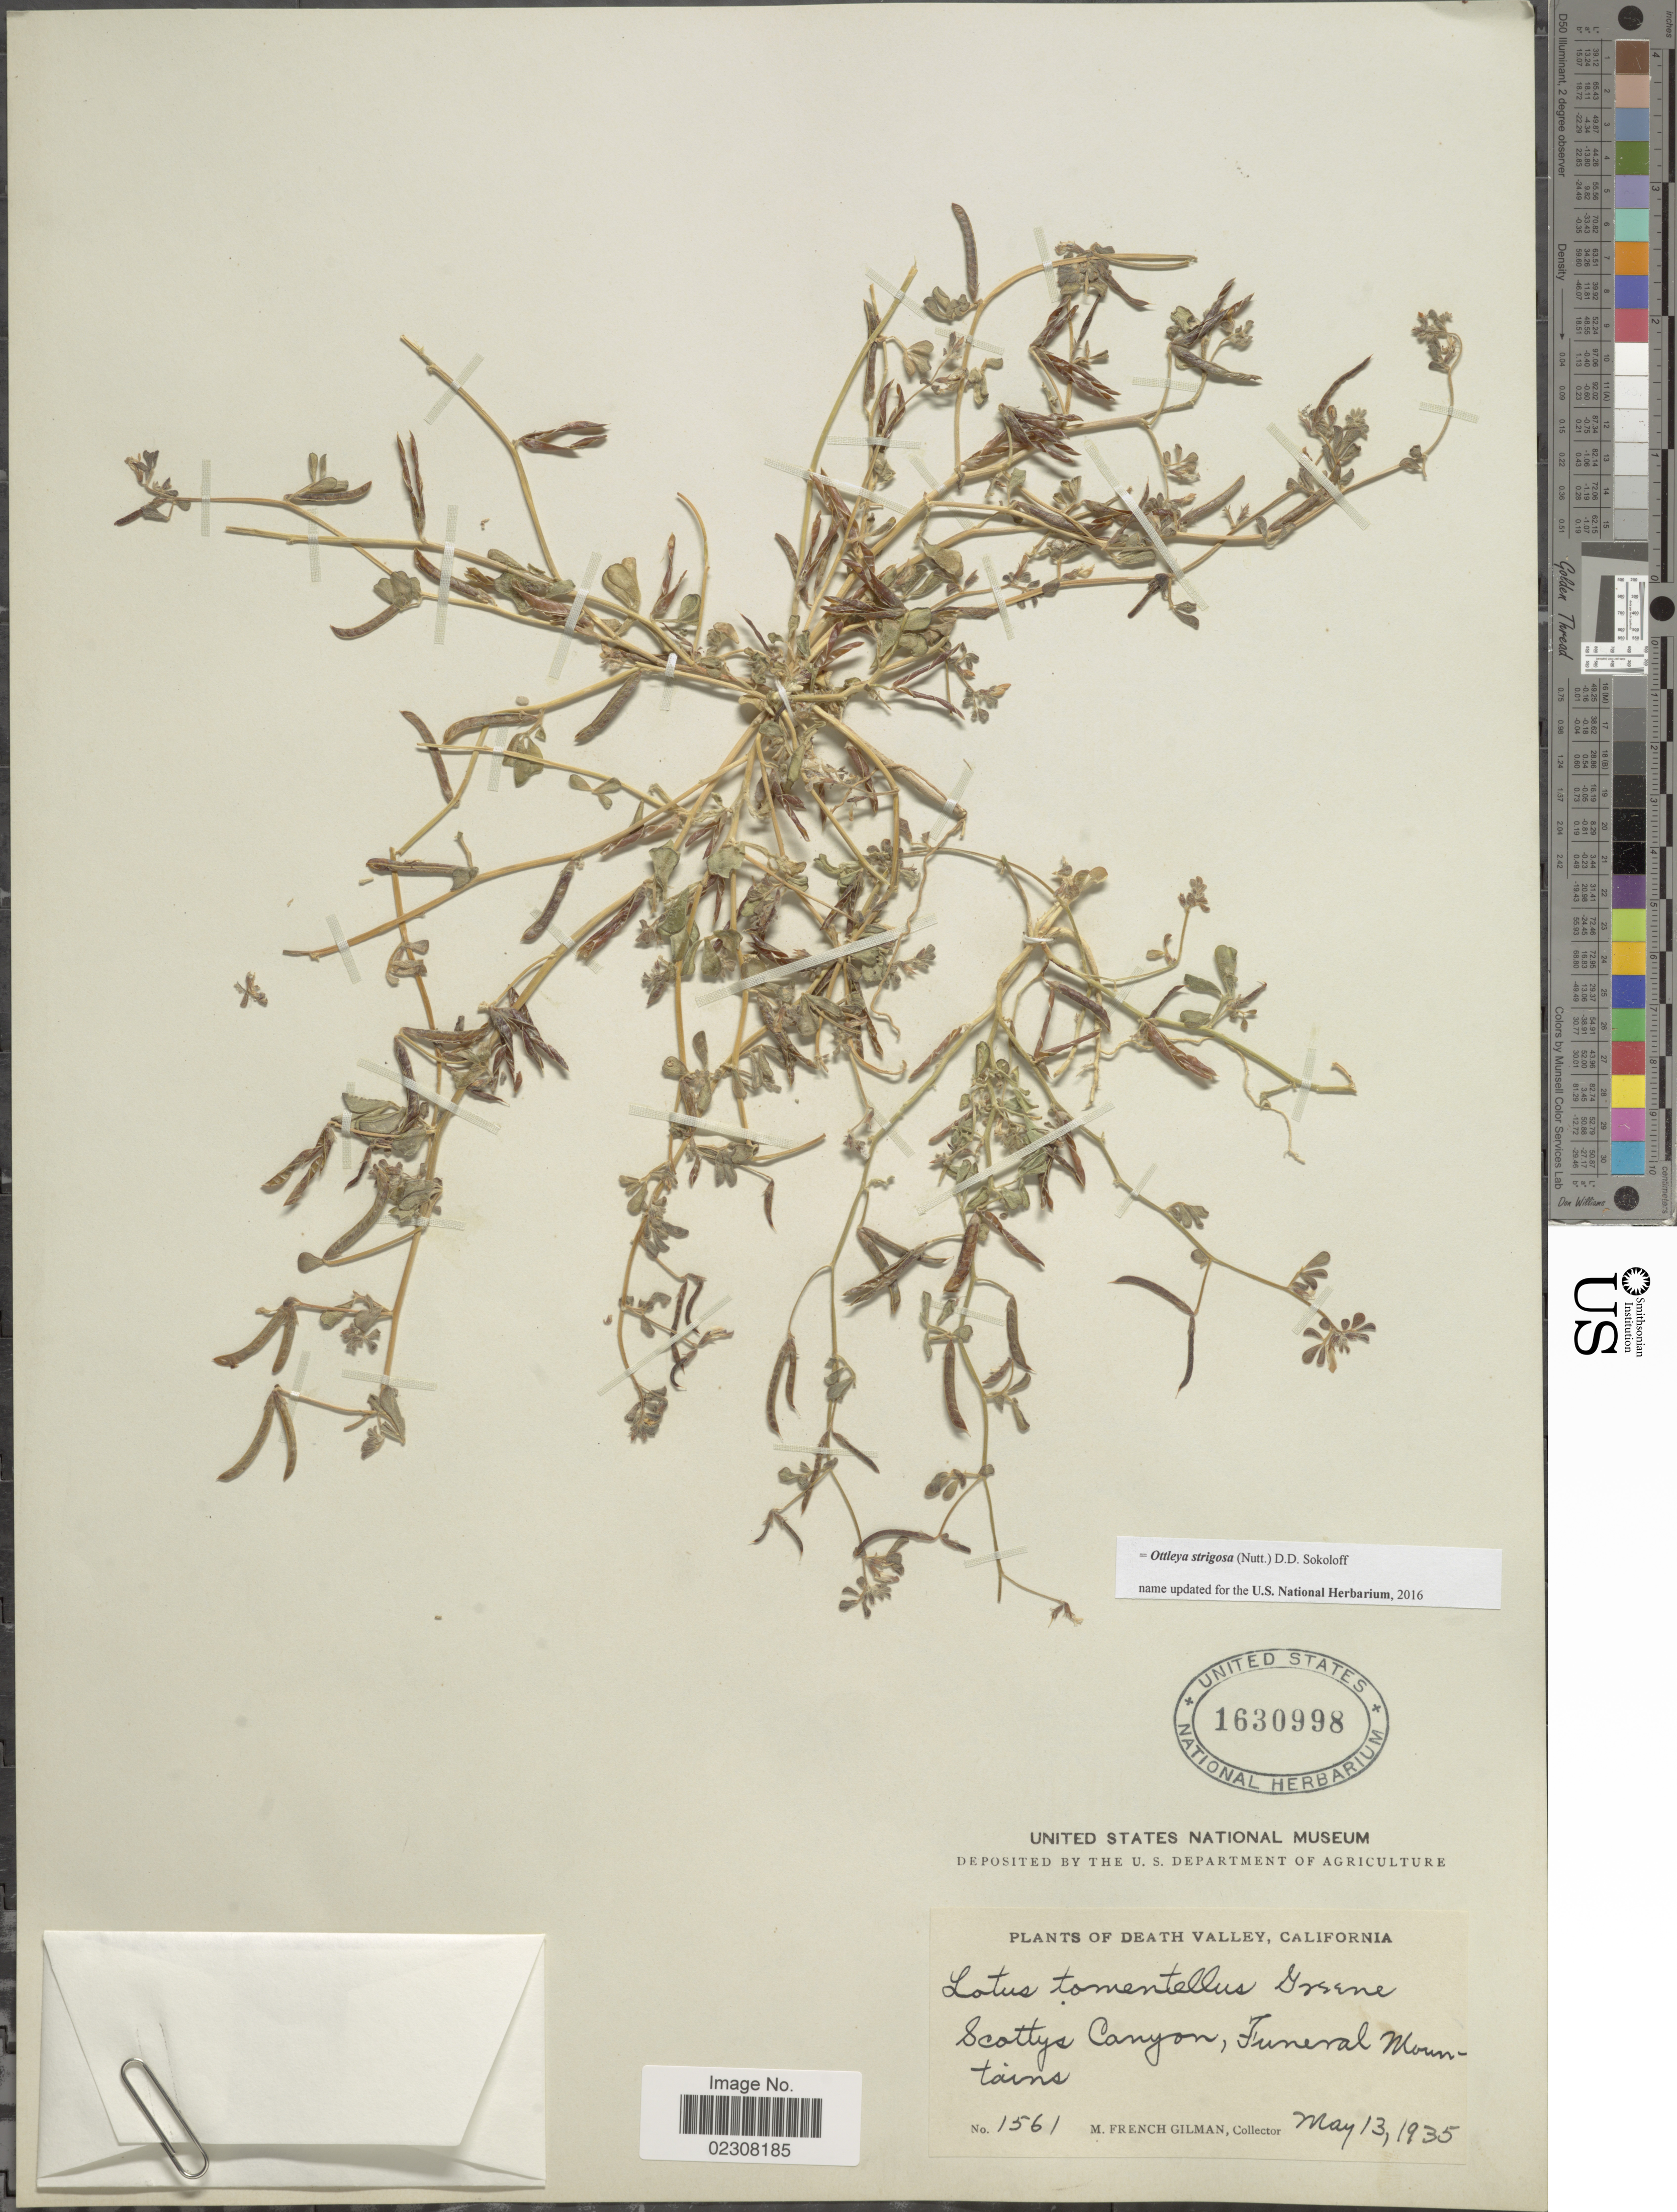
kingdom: Plantae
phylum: Tracheophyta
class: Magnoliopsida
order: Fabales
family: Fabaceae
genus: Ottleya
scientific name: Ottleya strigosa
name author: (Nutt.) D.D. Sokoloff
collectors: M. F. Gilman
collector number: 1561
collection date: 1935-05-13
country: United States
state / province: California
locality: Death Valley, Scottys Canyon, Funeral Mountains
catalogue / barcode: US 1630998